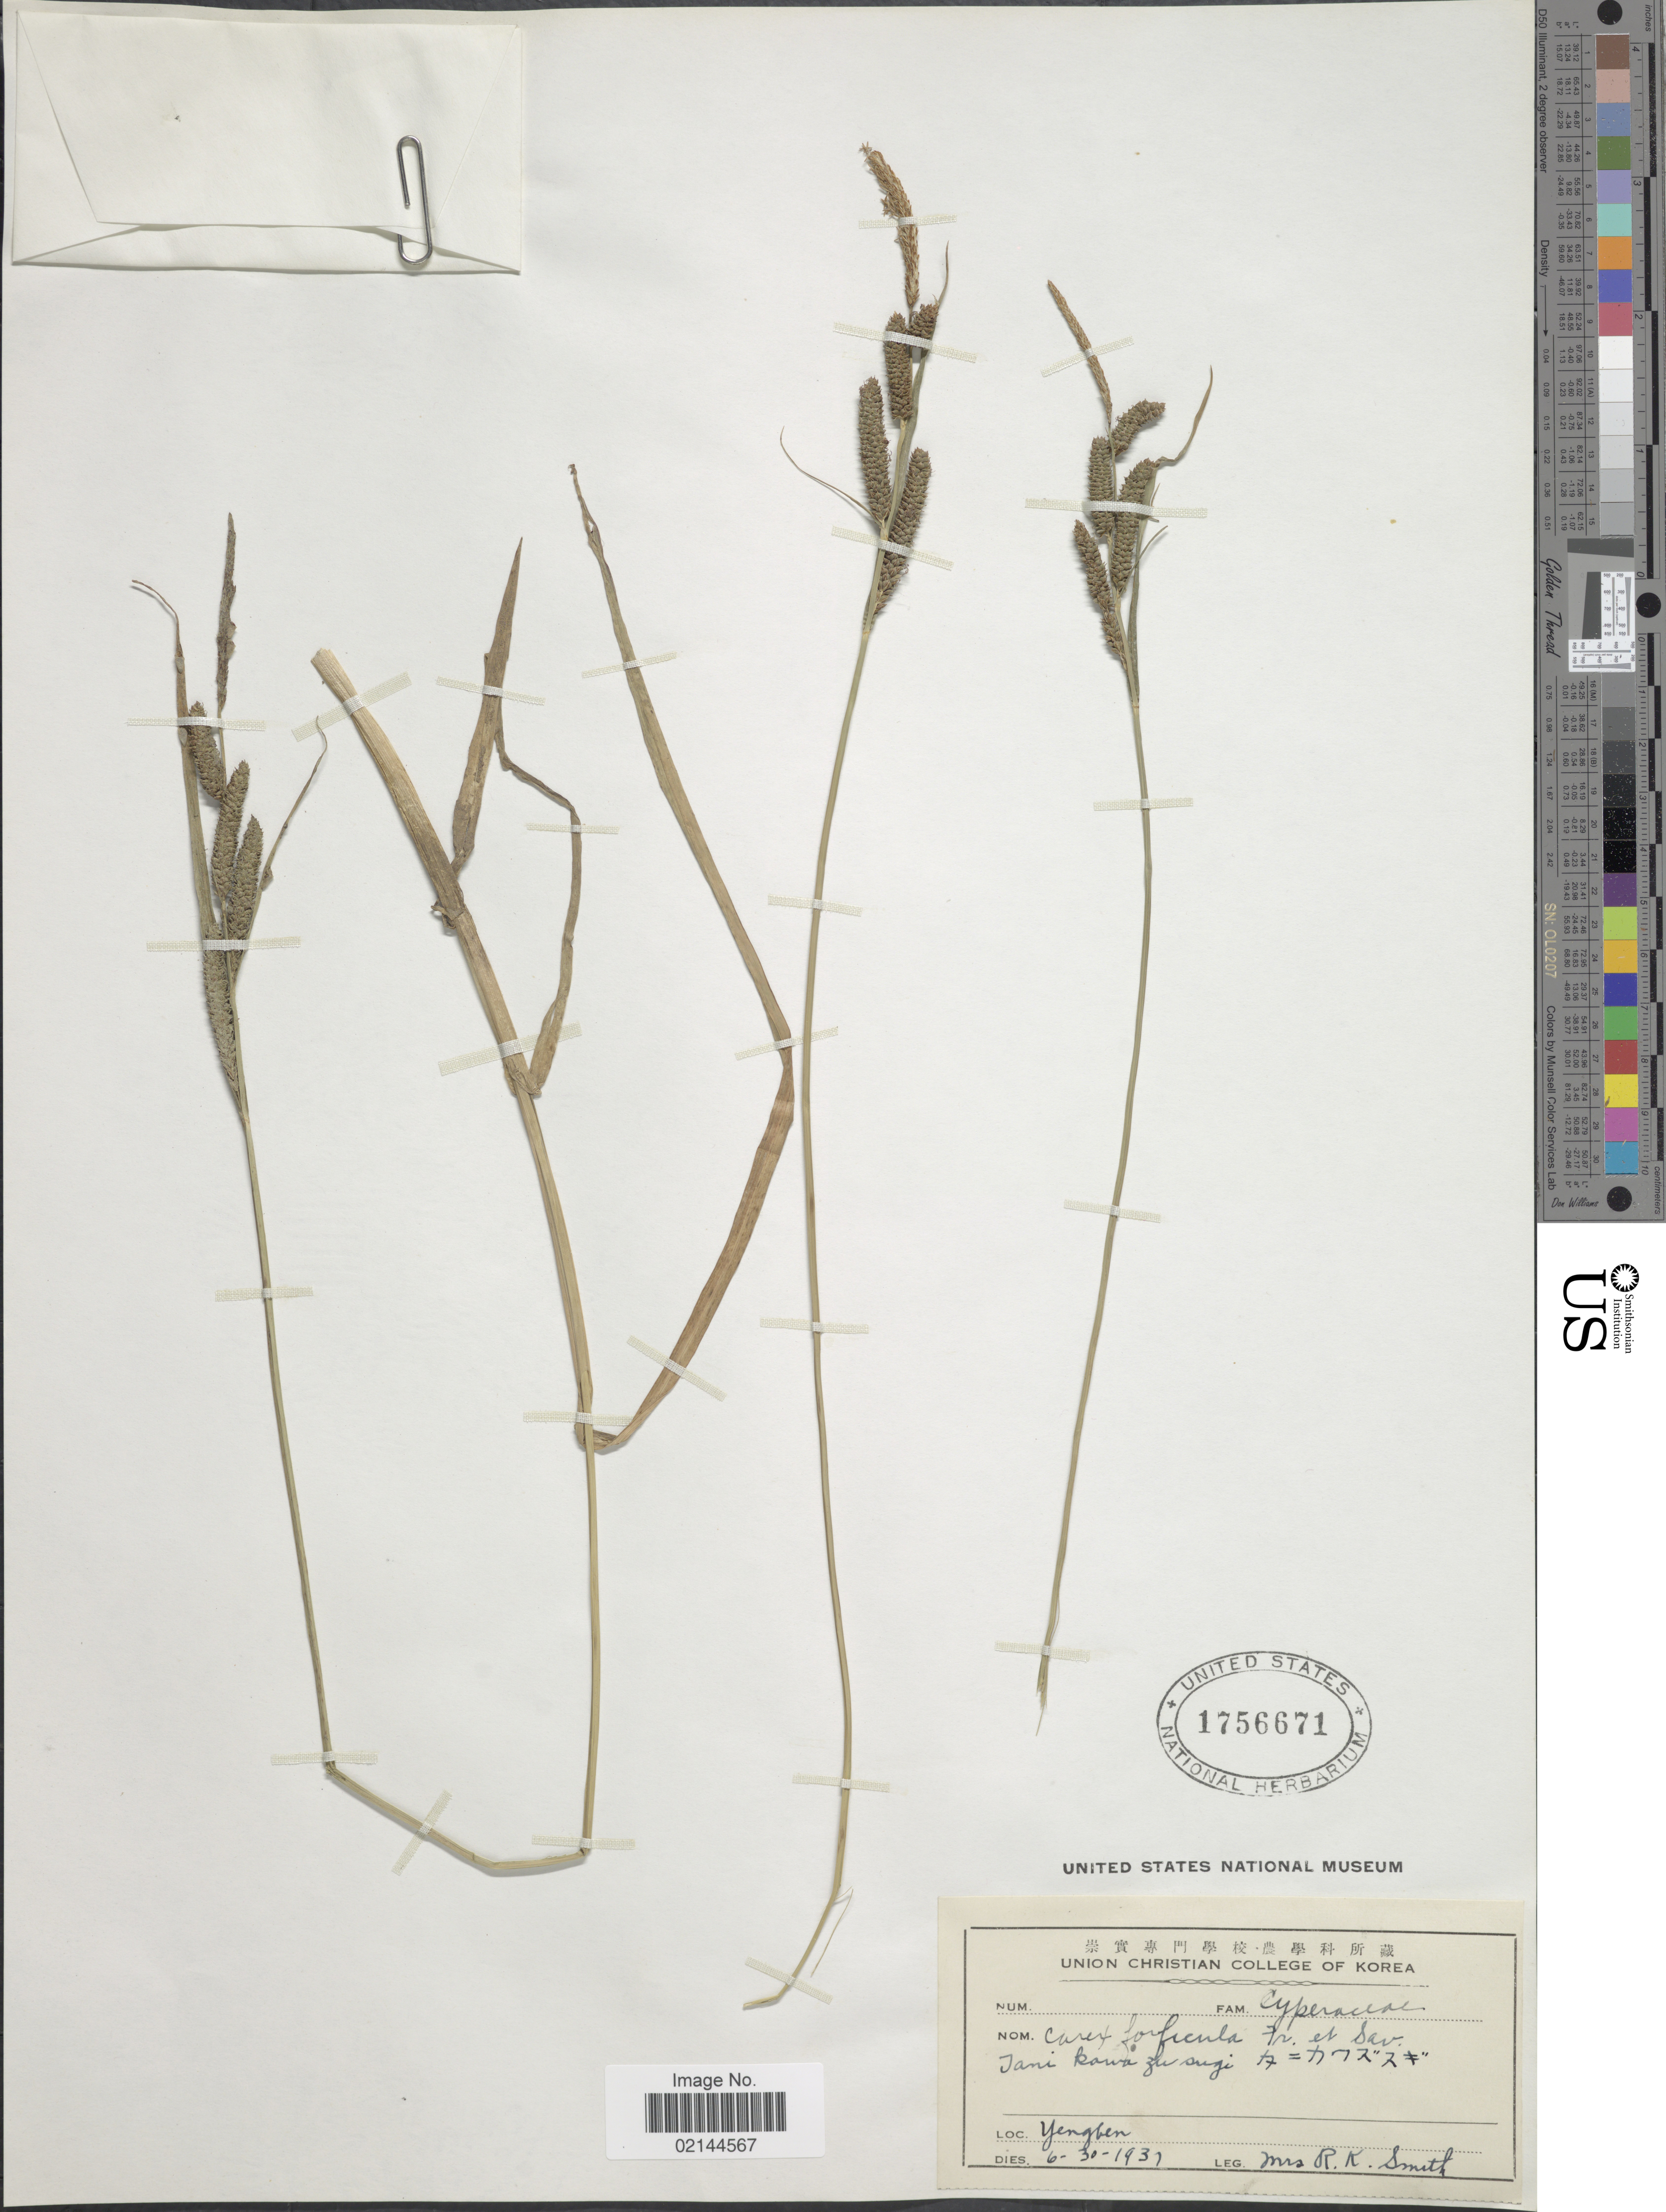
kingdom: Plantae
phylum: Tracheophyta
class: Liliopsida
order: Poales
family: Cyperaceae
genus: Carex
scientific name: Carex forficula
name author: Franch. & Sav.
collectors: Mrs. R. K. Smith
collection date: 1931-06-30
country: North Korea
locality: Yengben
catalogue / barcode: US 1756671